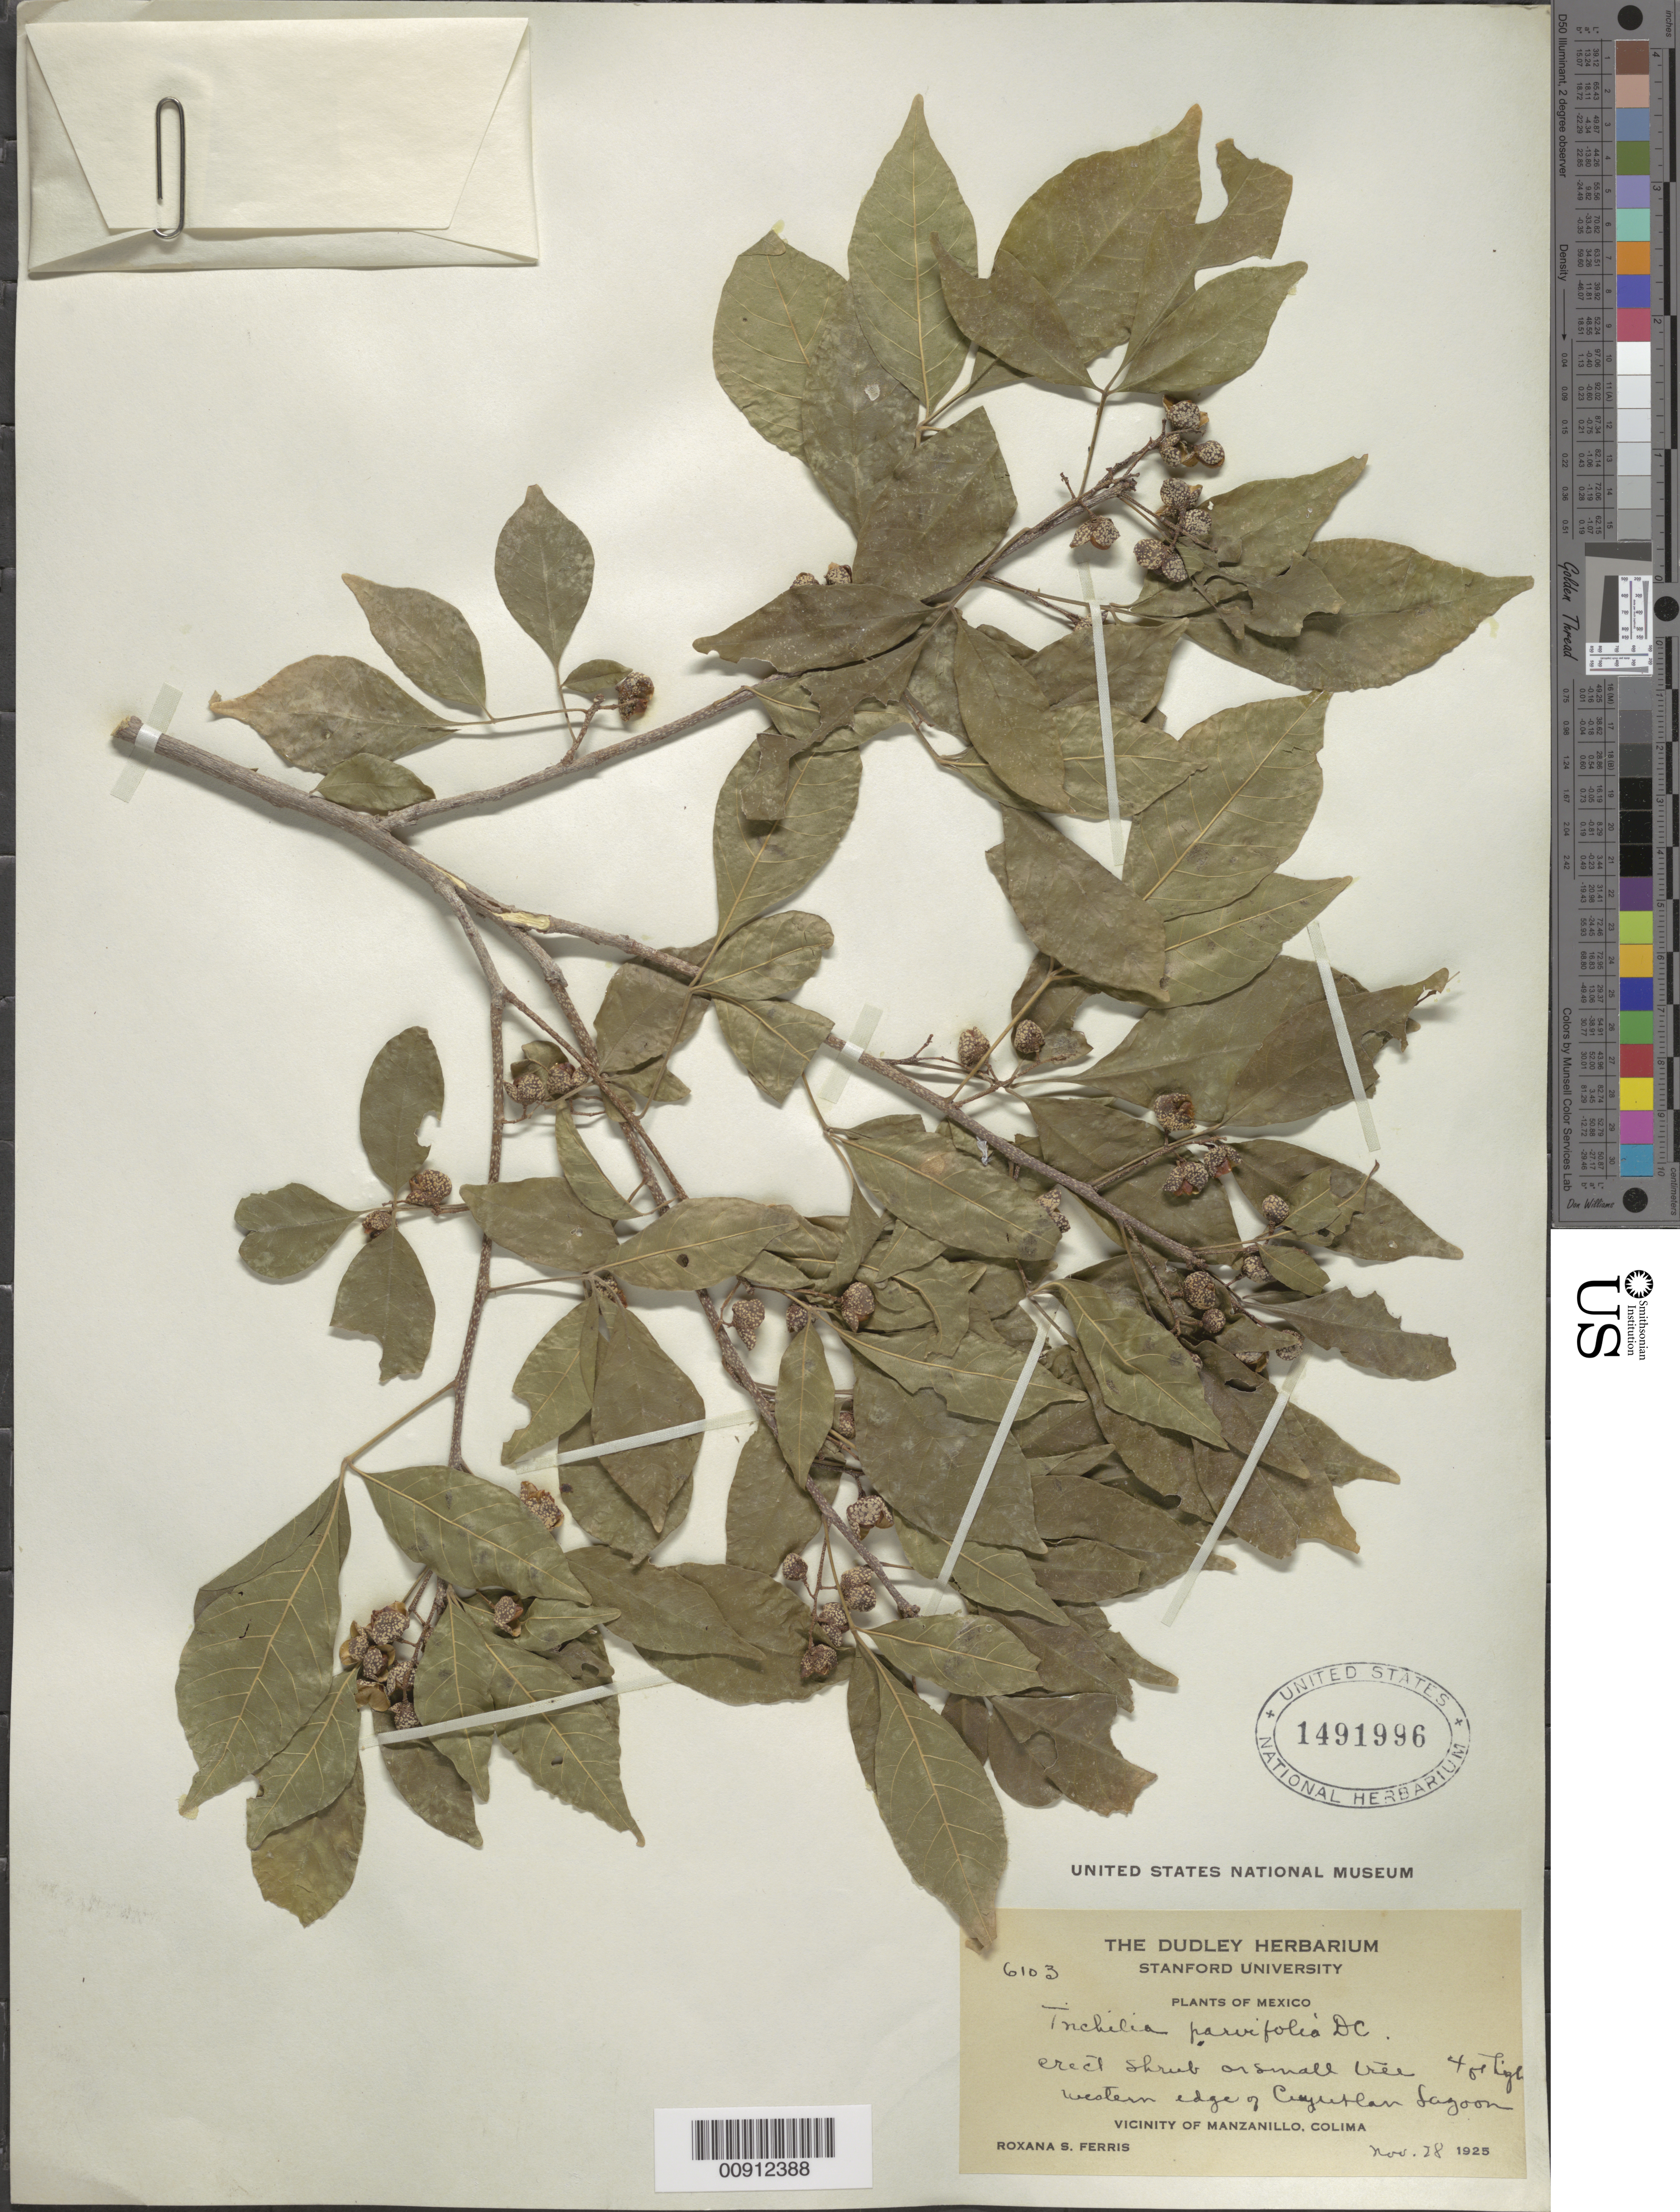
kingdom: Plantae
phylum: Tracheophyta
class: Magnoliopsida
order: Sapindales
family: Meliaceae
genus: Trichilia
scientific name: Trichilia parvifolia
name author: C. DC.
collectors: R. S. Ferris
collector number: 6103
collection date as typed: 28 Nov 1925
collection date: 1925-11-28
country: Mexico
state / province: Colima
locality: Western edge of Cuyutlan Lagoon. Vicinity of Manzanillo, Colima.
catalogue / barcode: US 1491996